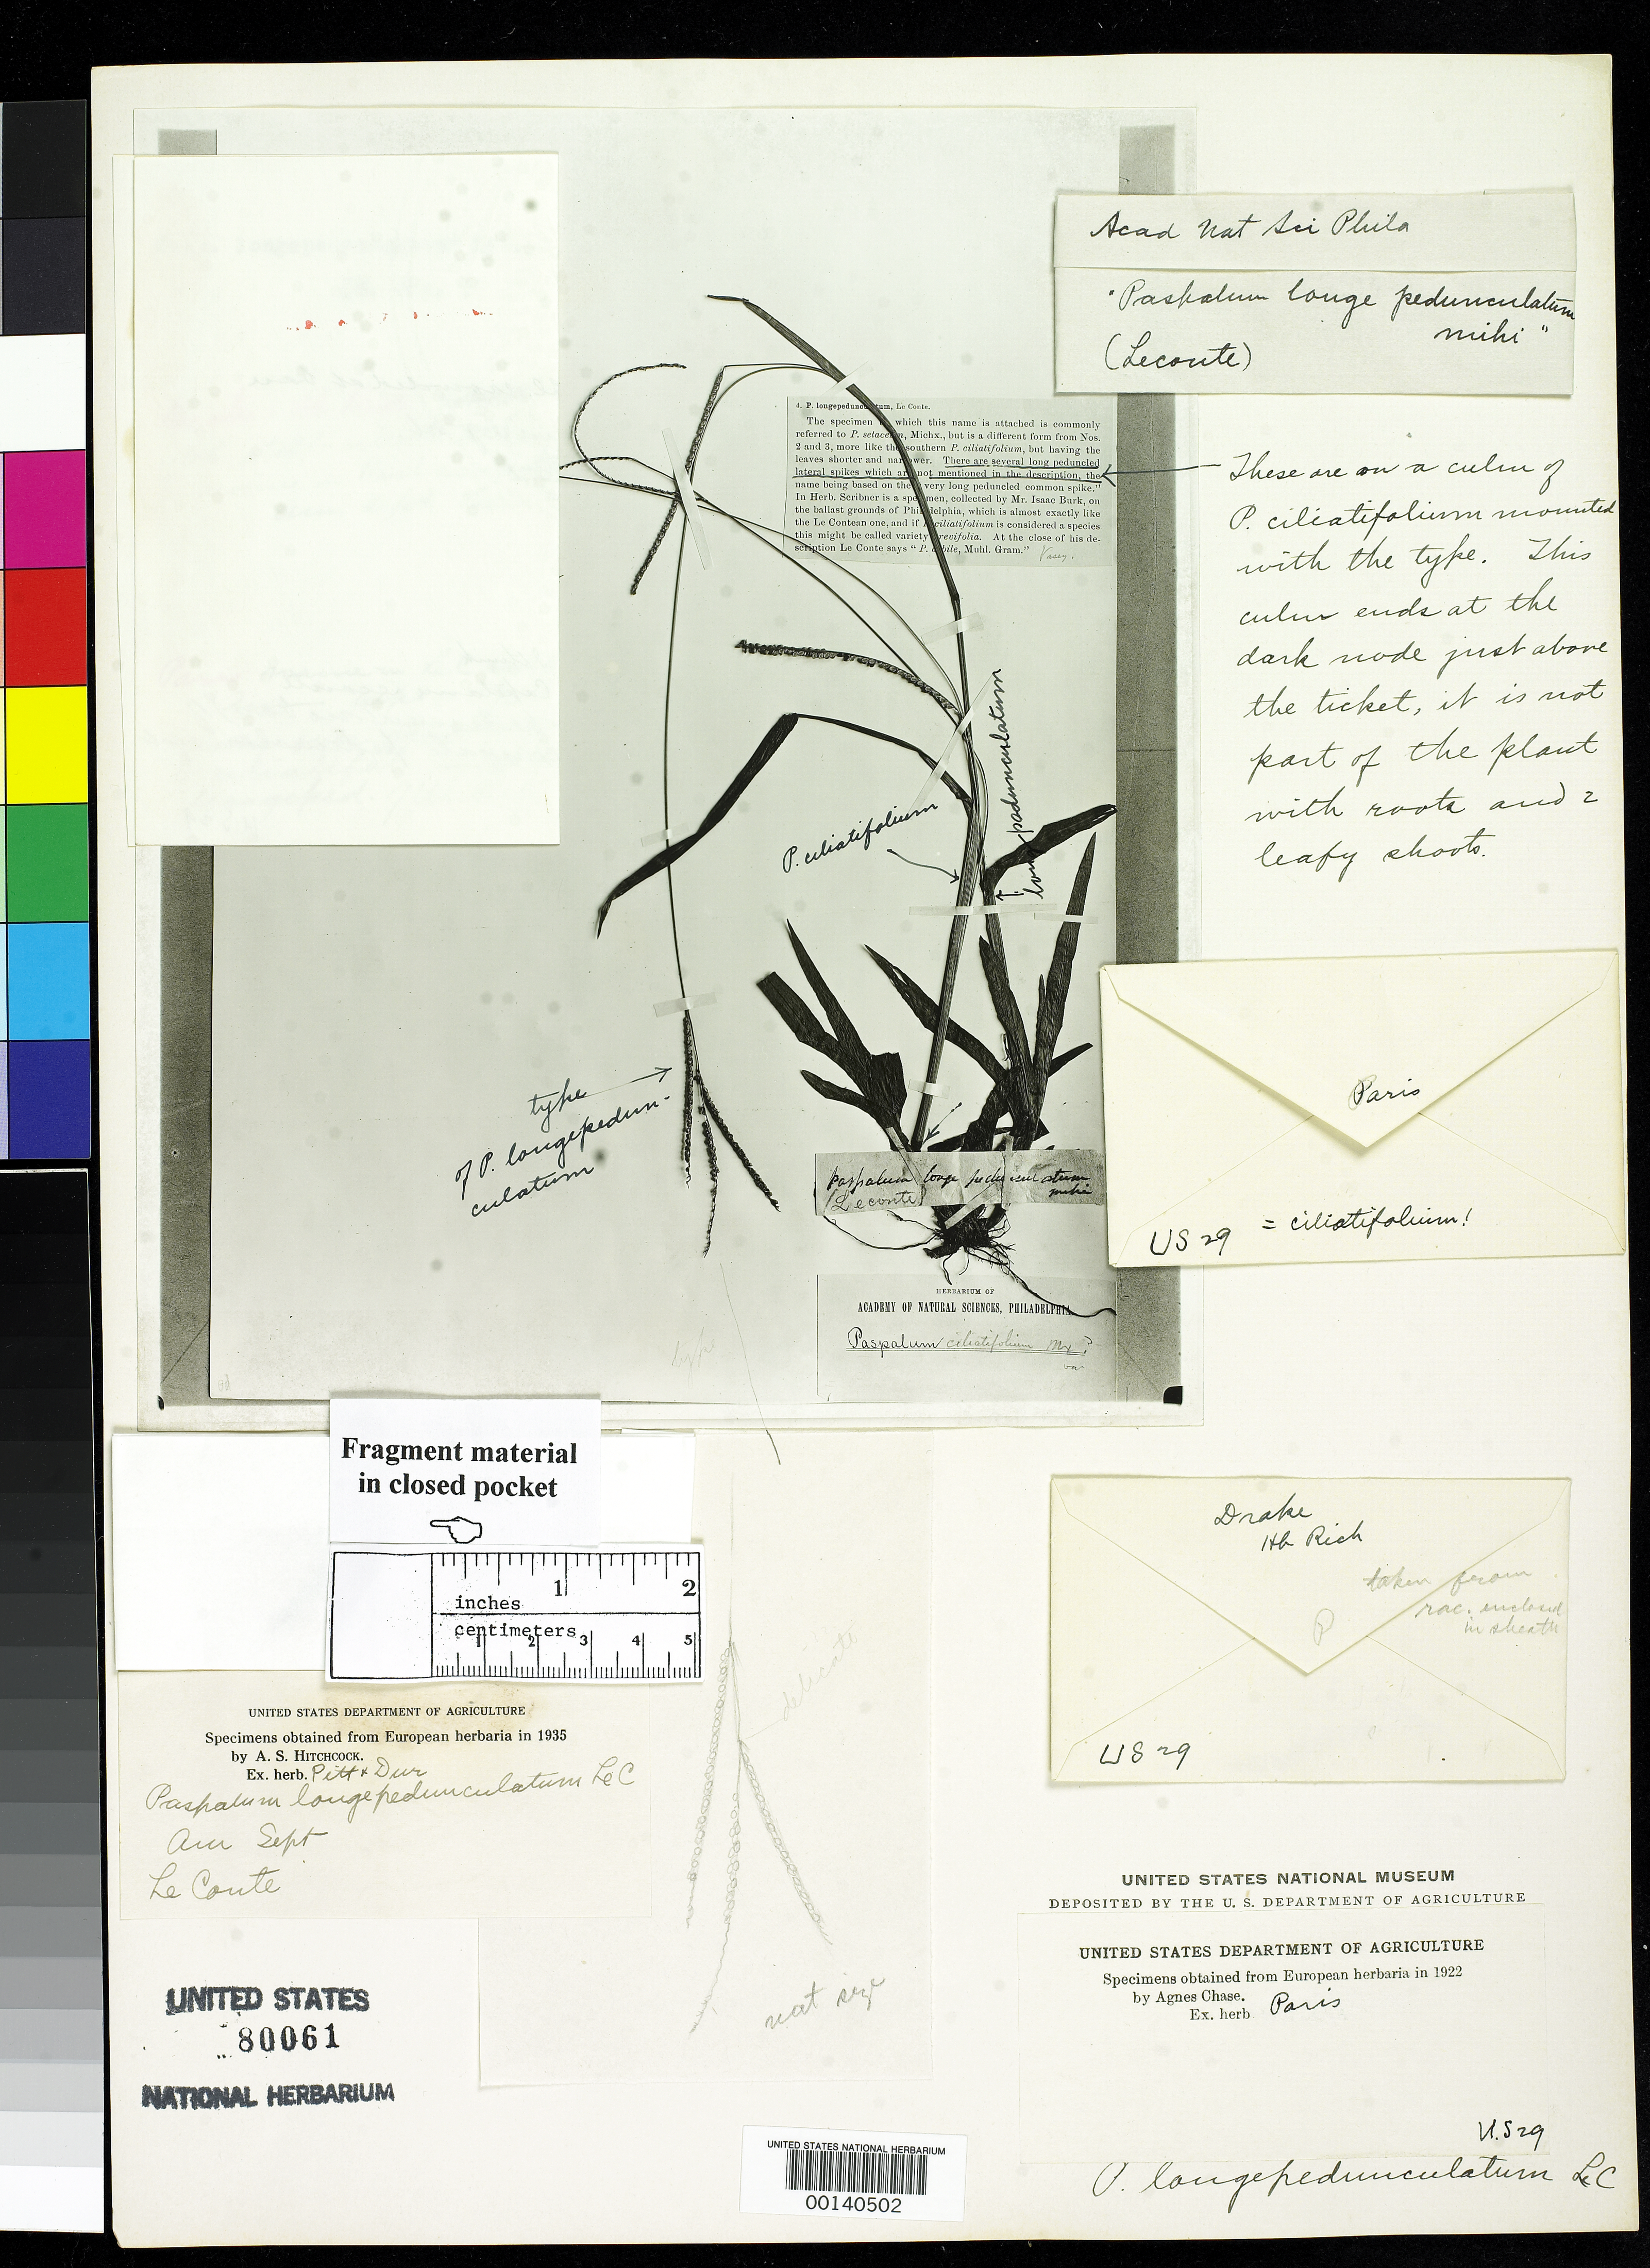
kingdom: Plantae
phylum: Tracheophyta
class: Liliopsida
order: Poales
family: Poaceae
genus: Paspalum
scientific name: Paspalum longepedunculatum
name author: Leconte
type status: Type Fragment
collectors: J. Leconte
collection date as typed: Sep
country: United States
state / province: South Carolina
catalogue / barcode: US 80061